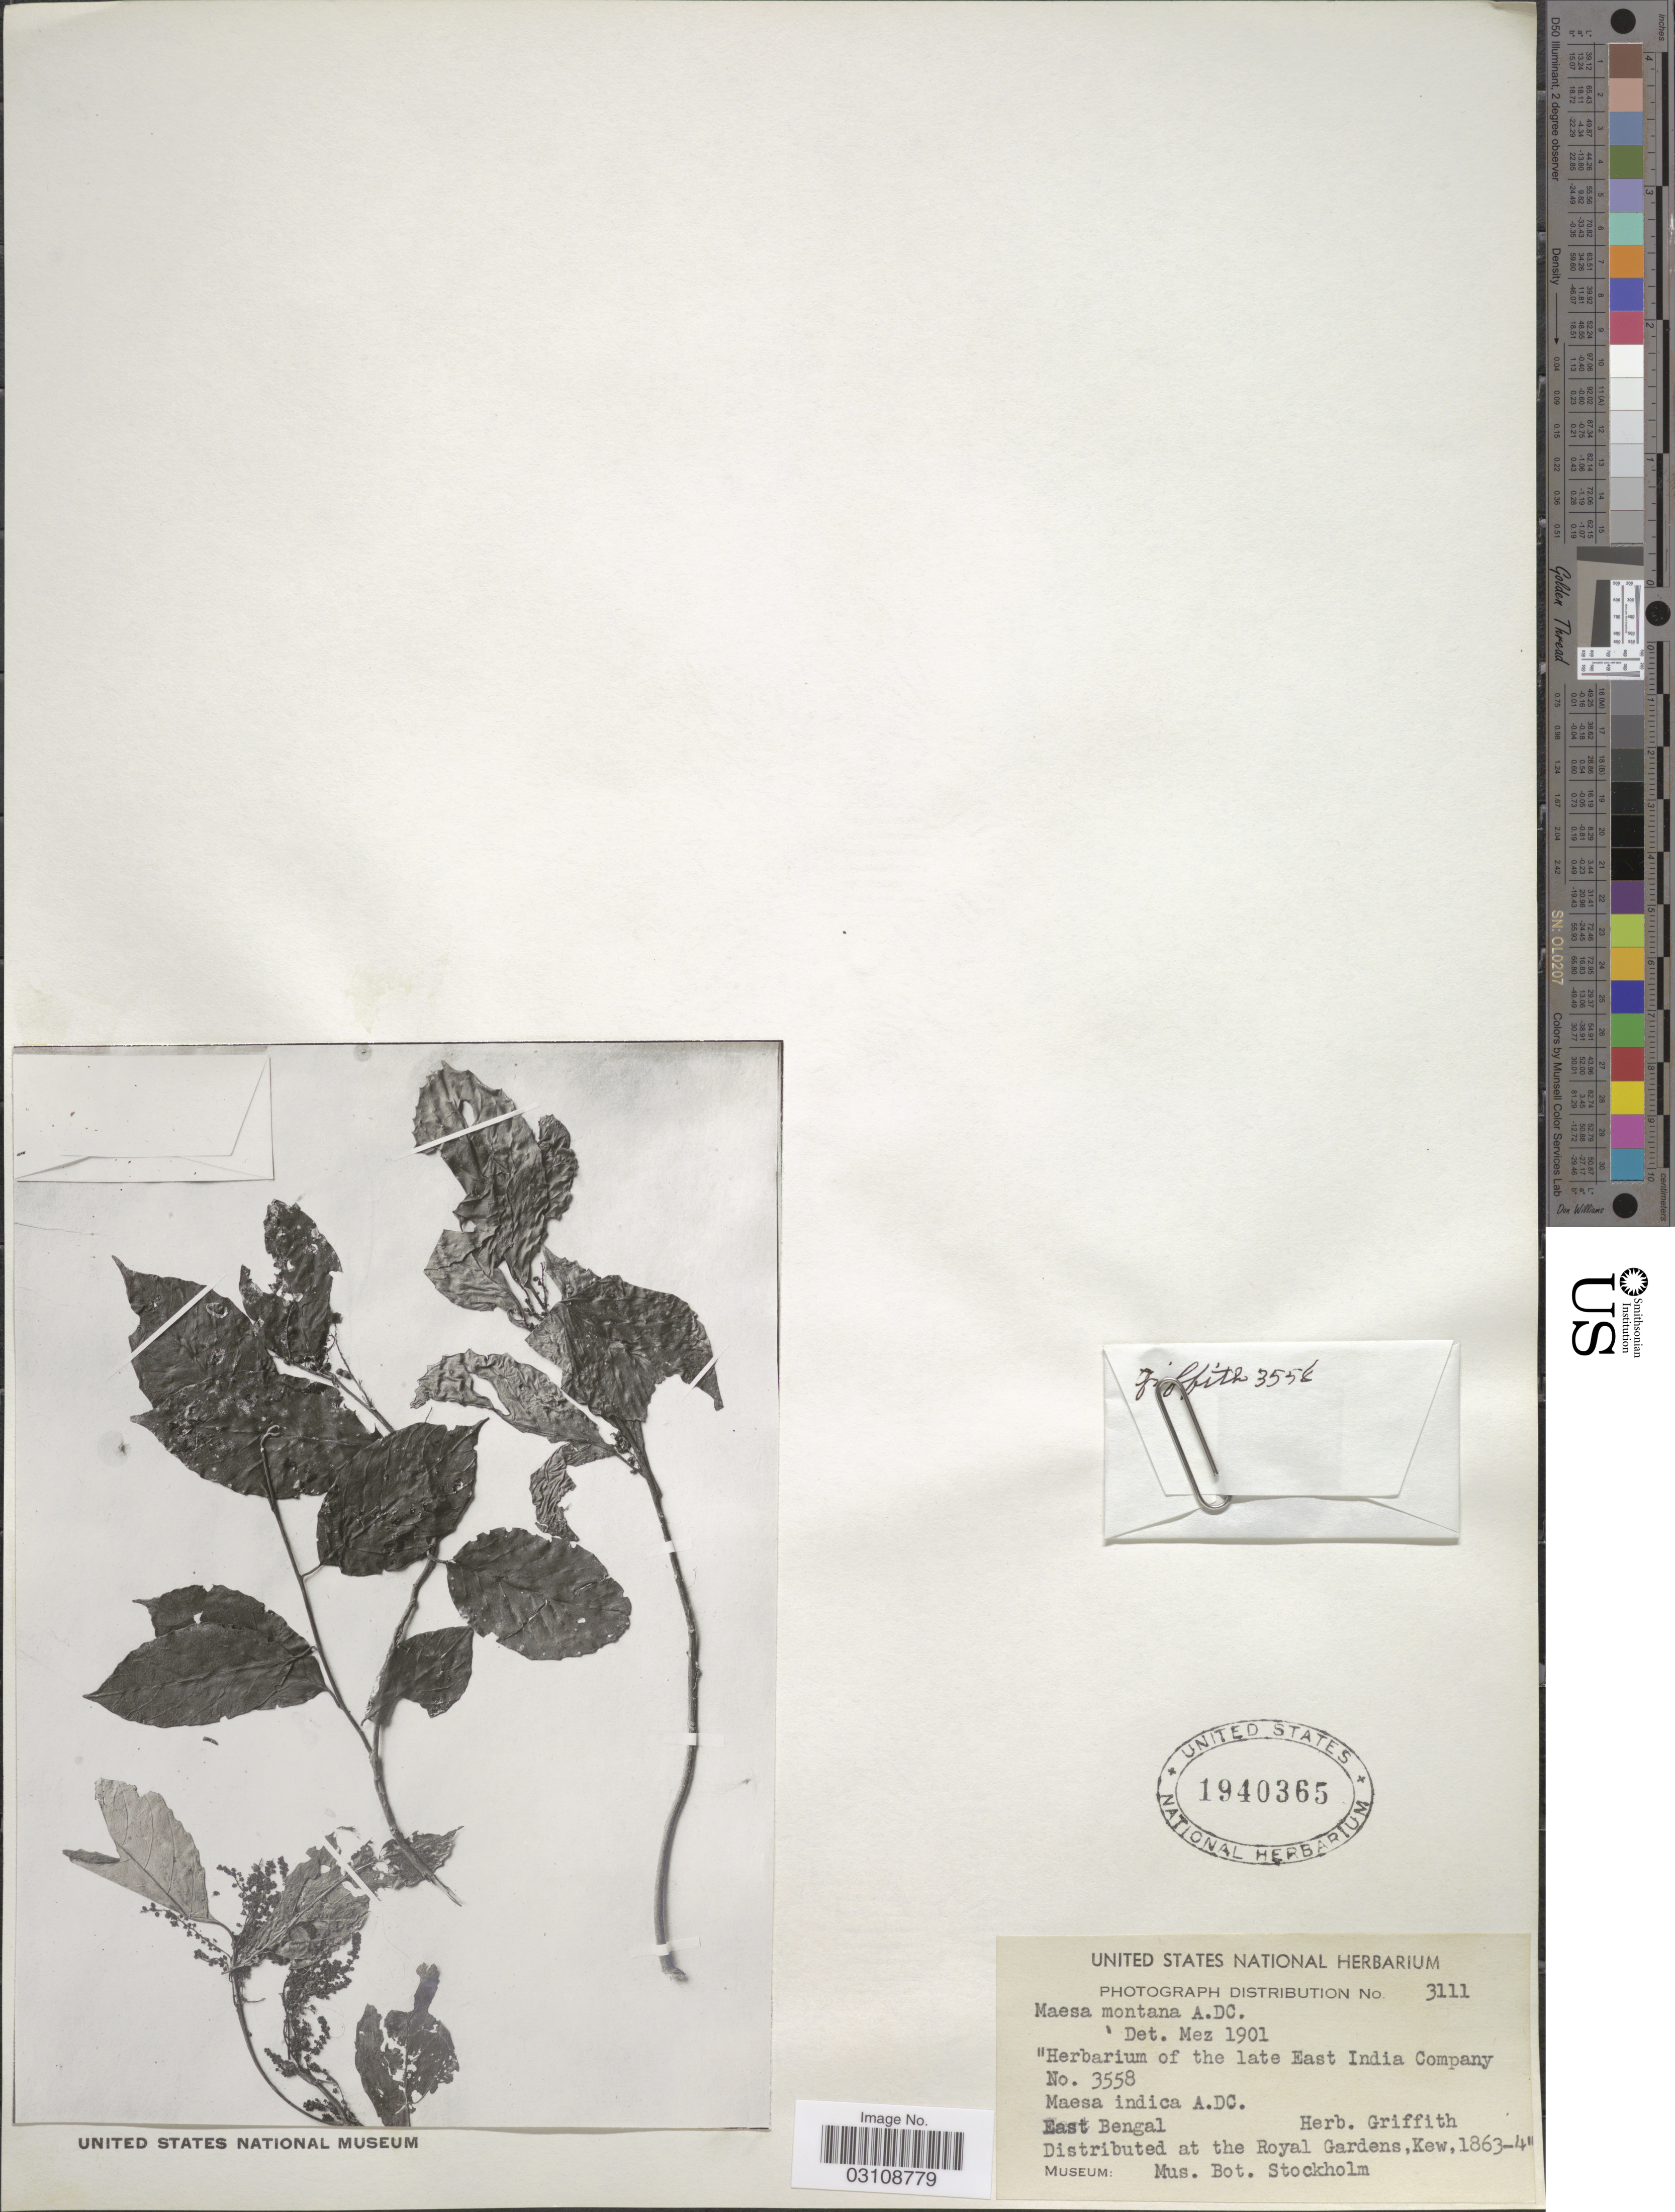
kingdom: Plantae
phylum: Tracheophyta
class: Magnoliopsida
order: Ericales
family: Primulaceae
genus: Maesa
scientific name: Maesa montana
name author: A. DC.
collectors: ex herb. Griffith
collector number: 3558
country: India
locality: East Bengal.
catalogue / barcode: US 1940365